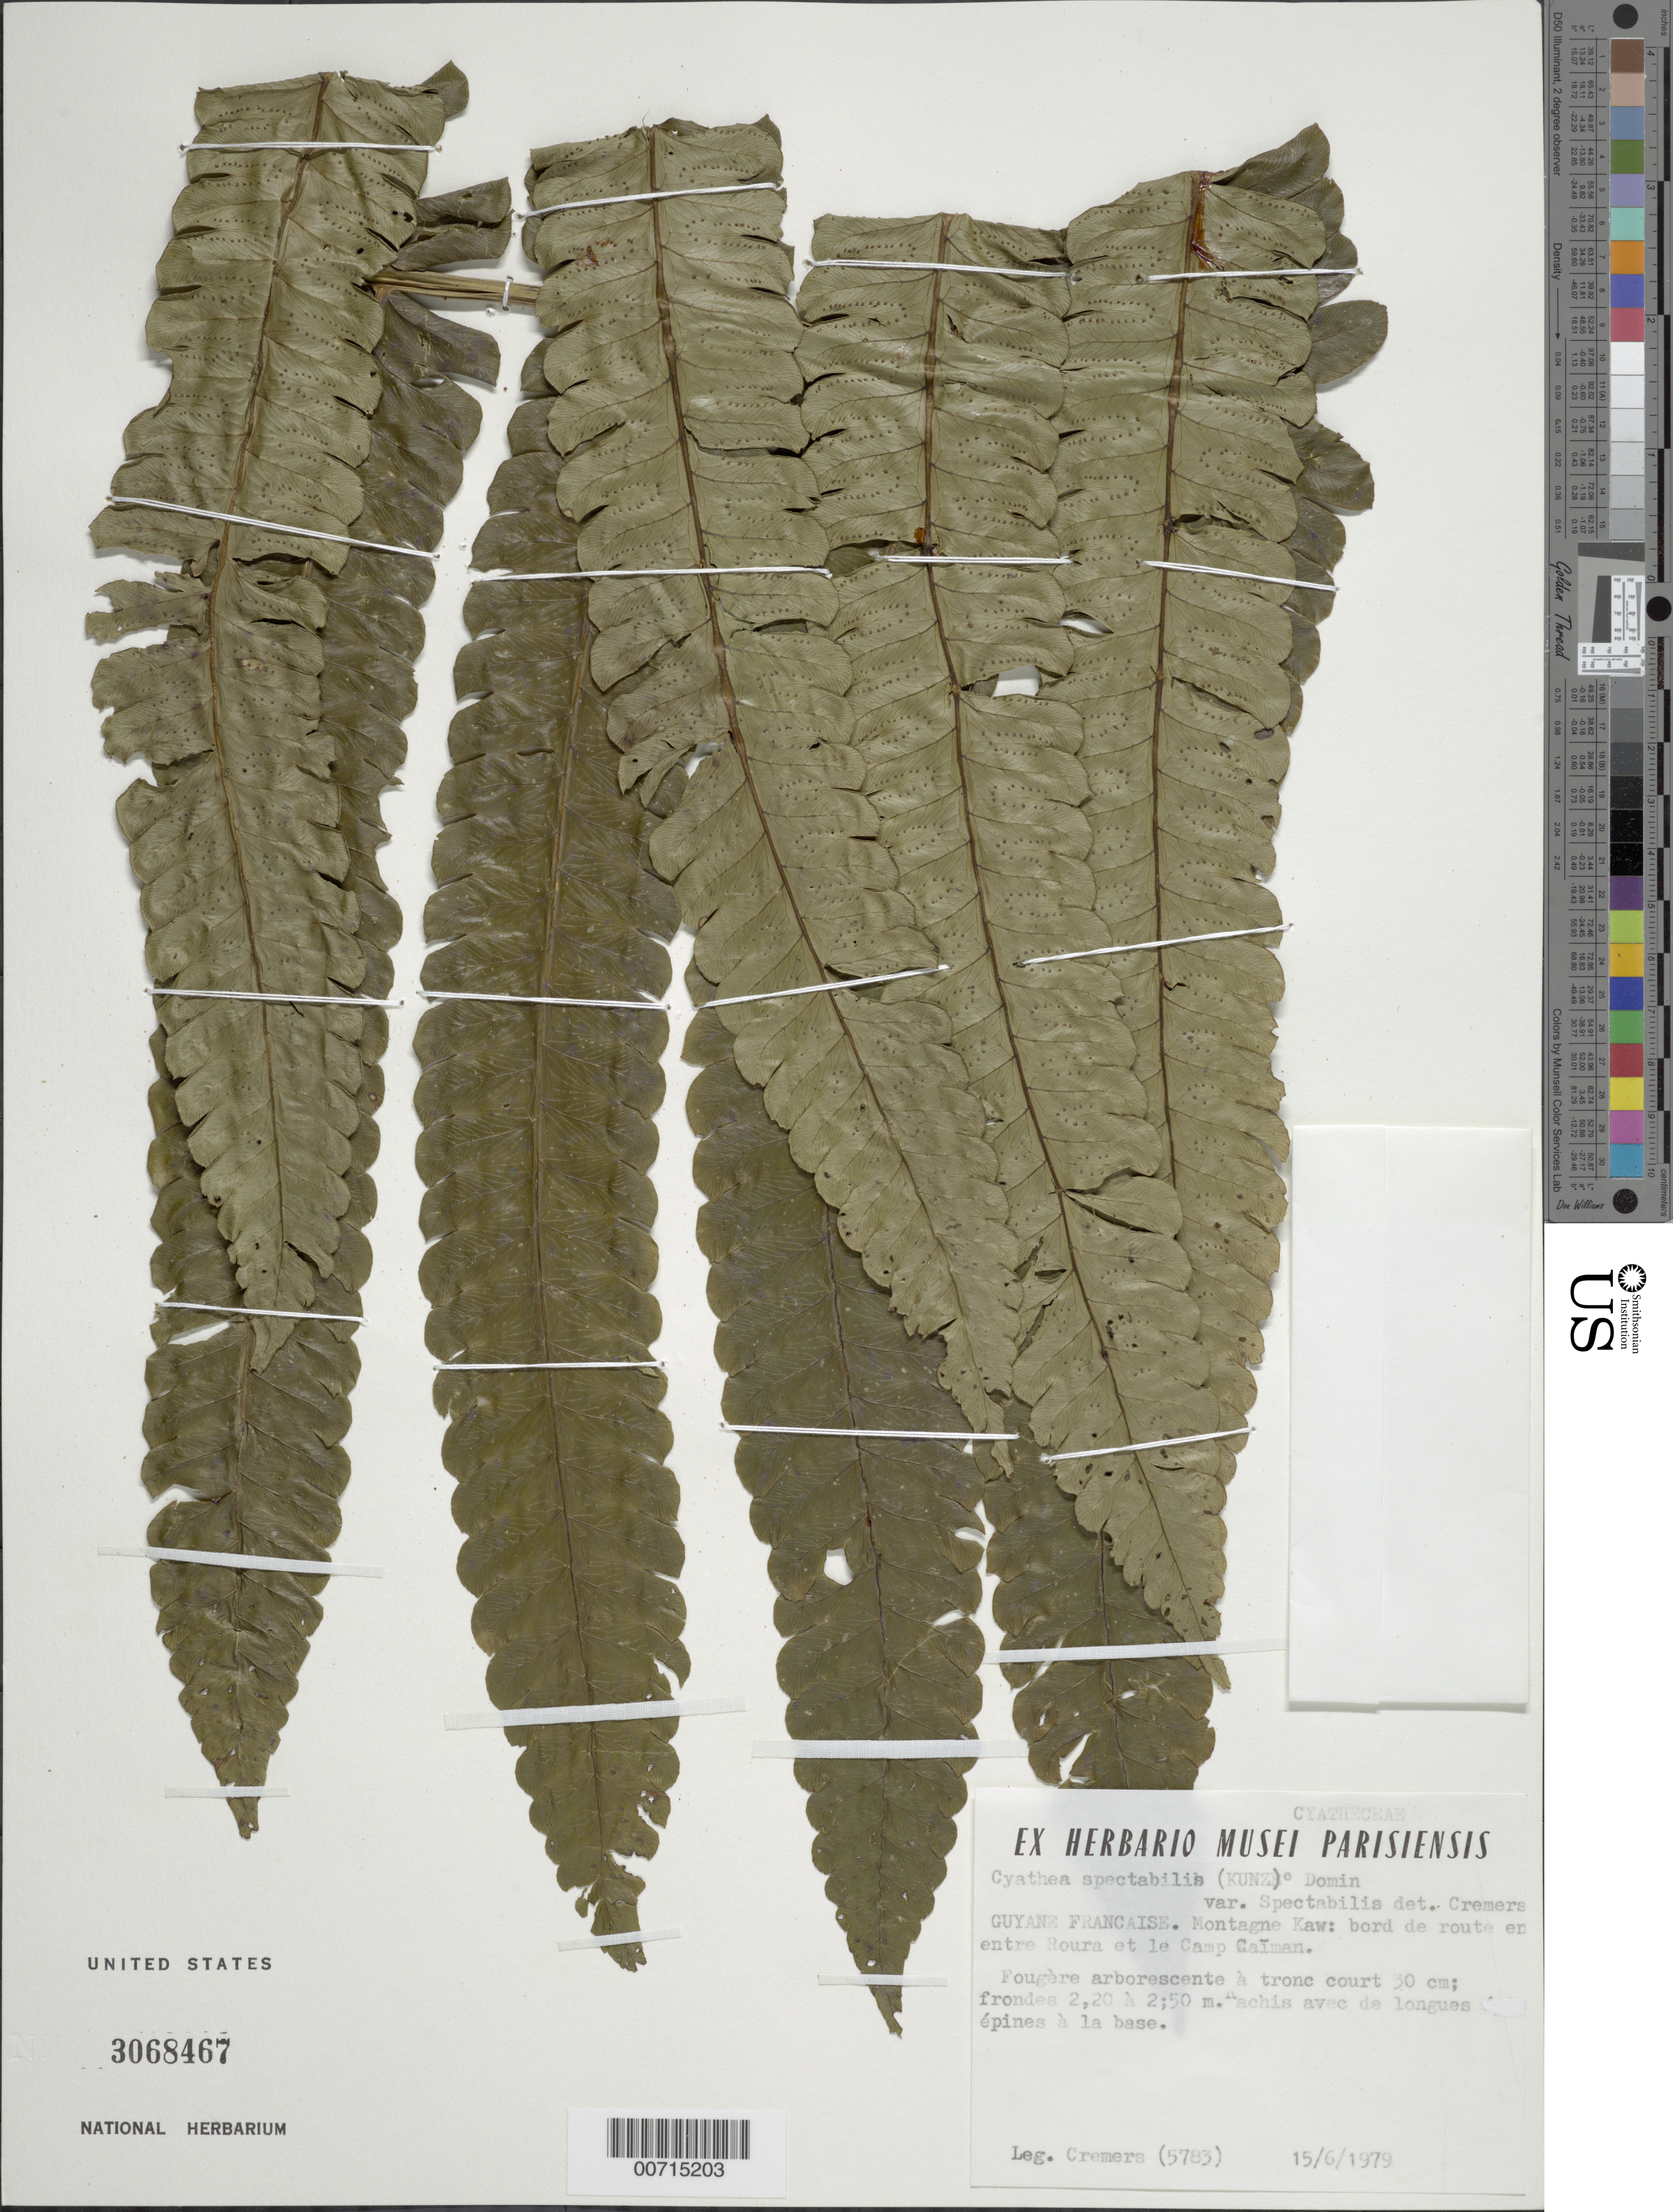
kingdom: Plantae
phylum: Tracheophyta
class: Polypodiopsida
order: Cyatheales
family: Cyatheaceae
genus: Cyathea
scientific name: Cyathea spectabilis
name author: (Kunze) Domin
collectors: G. Cremers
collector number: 5783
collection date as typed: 15-Jun-79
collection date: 1979-06-15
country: French Guiana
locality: Montagne de Kaw, between Roura and Camp Caïman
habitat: Roadside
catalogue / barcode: US 3068467